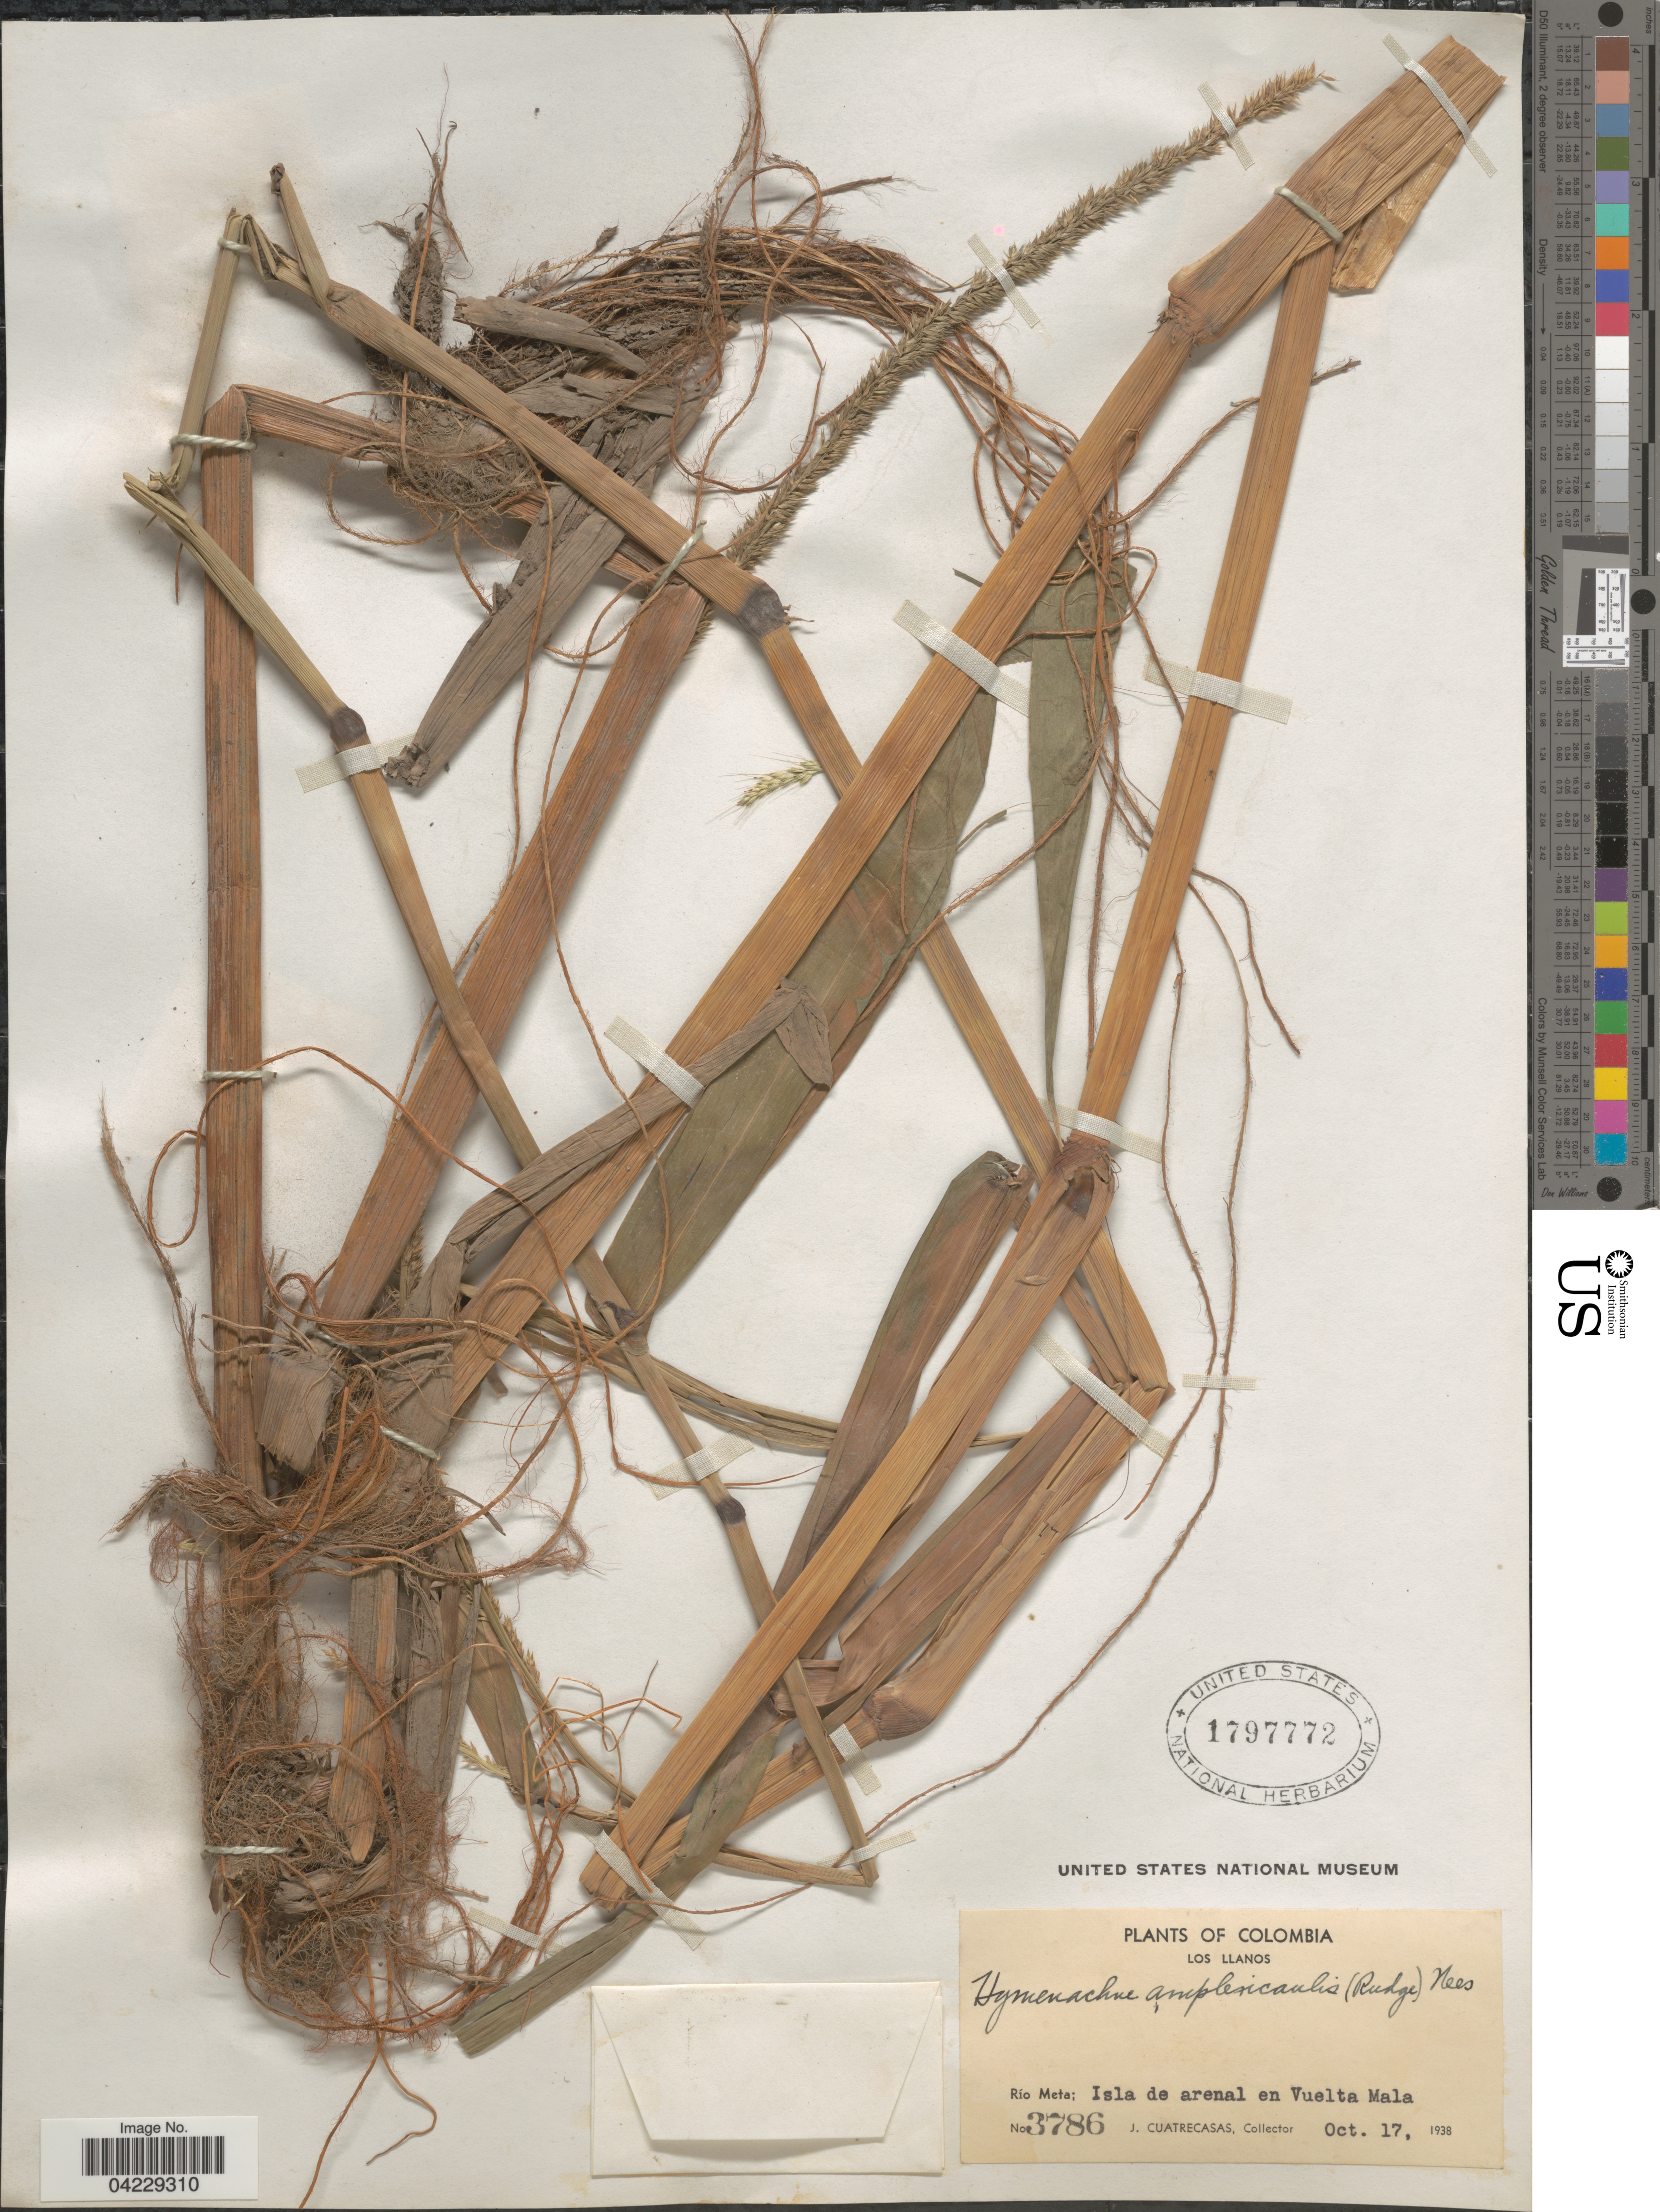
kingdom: Plantae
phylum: Tracheophyta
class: Liliopsida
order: Poales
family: Poaceae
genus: Hymenachne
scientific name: Hymenachne amplexicaulis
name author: (Rudge) Nees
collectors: J. Cuatrecasas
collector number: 3786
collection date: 1938-10-17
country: Colombia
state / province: Meta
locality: Los Llanos. Río Meta; Isla de arenal en Vuelta Mala.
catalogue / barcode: US 1797772